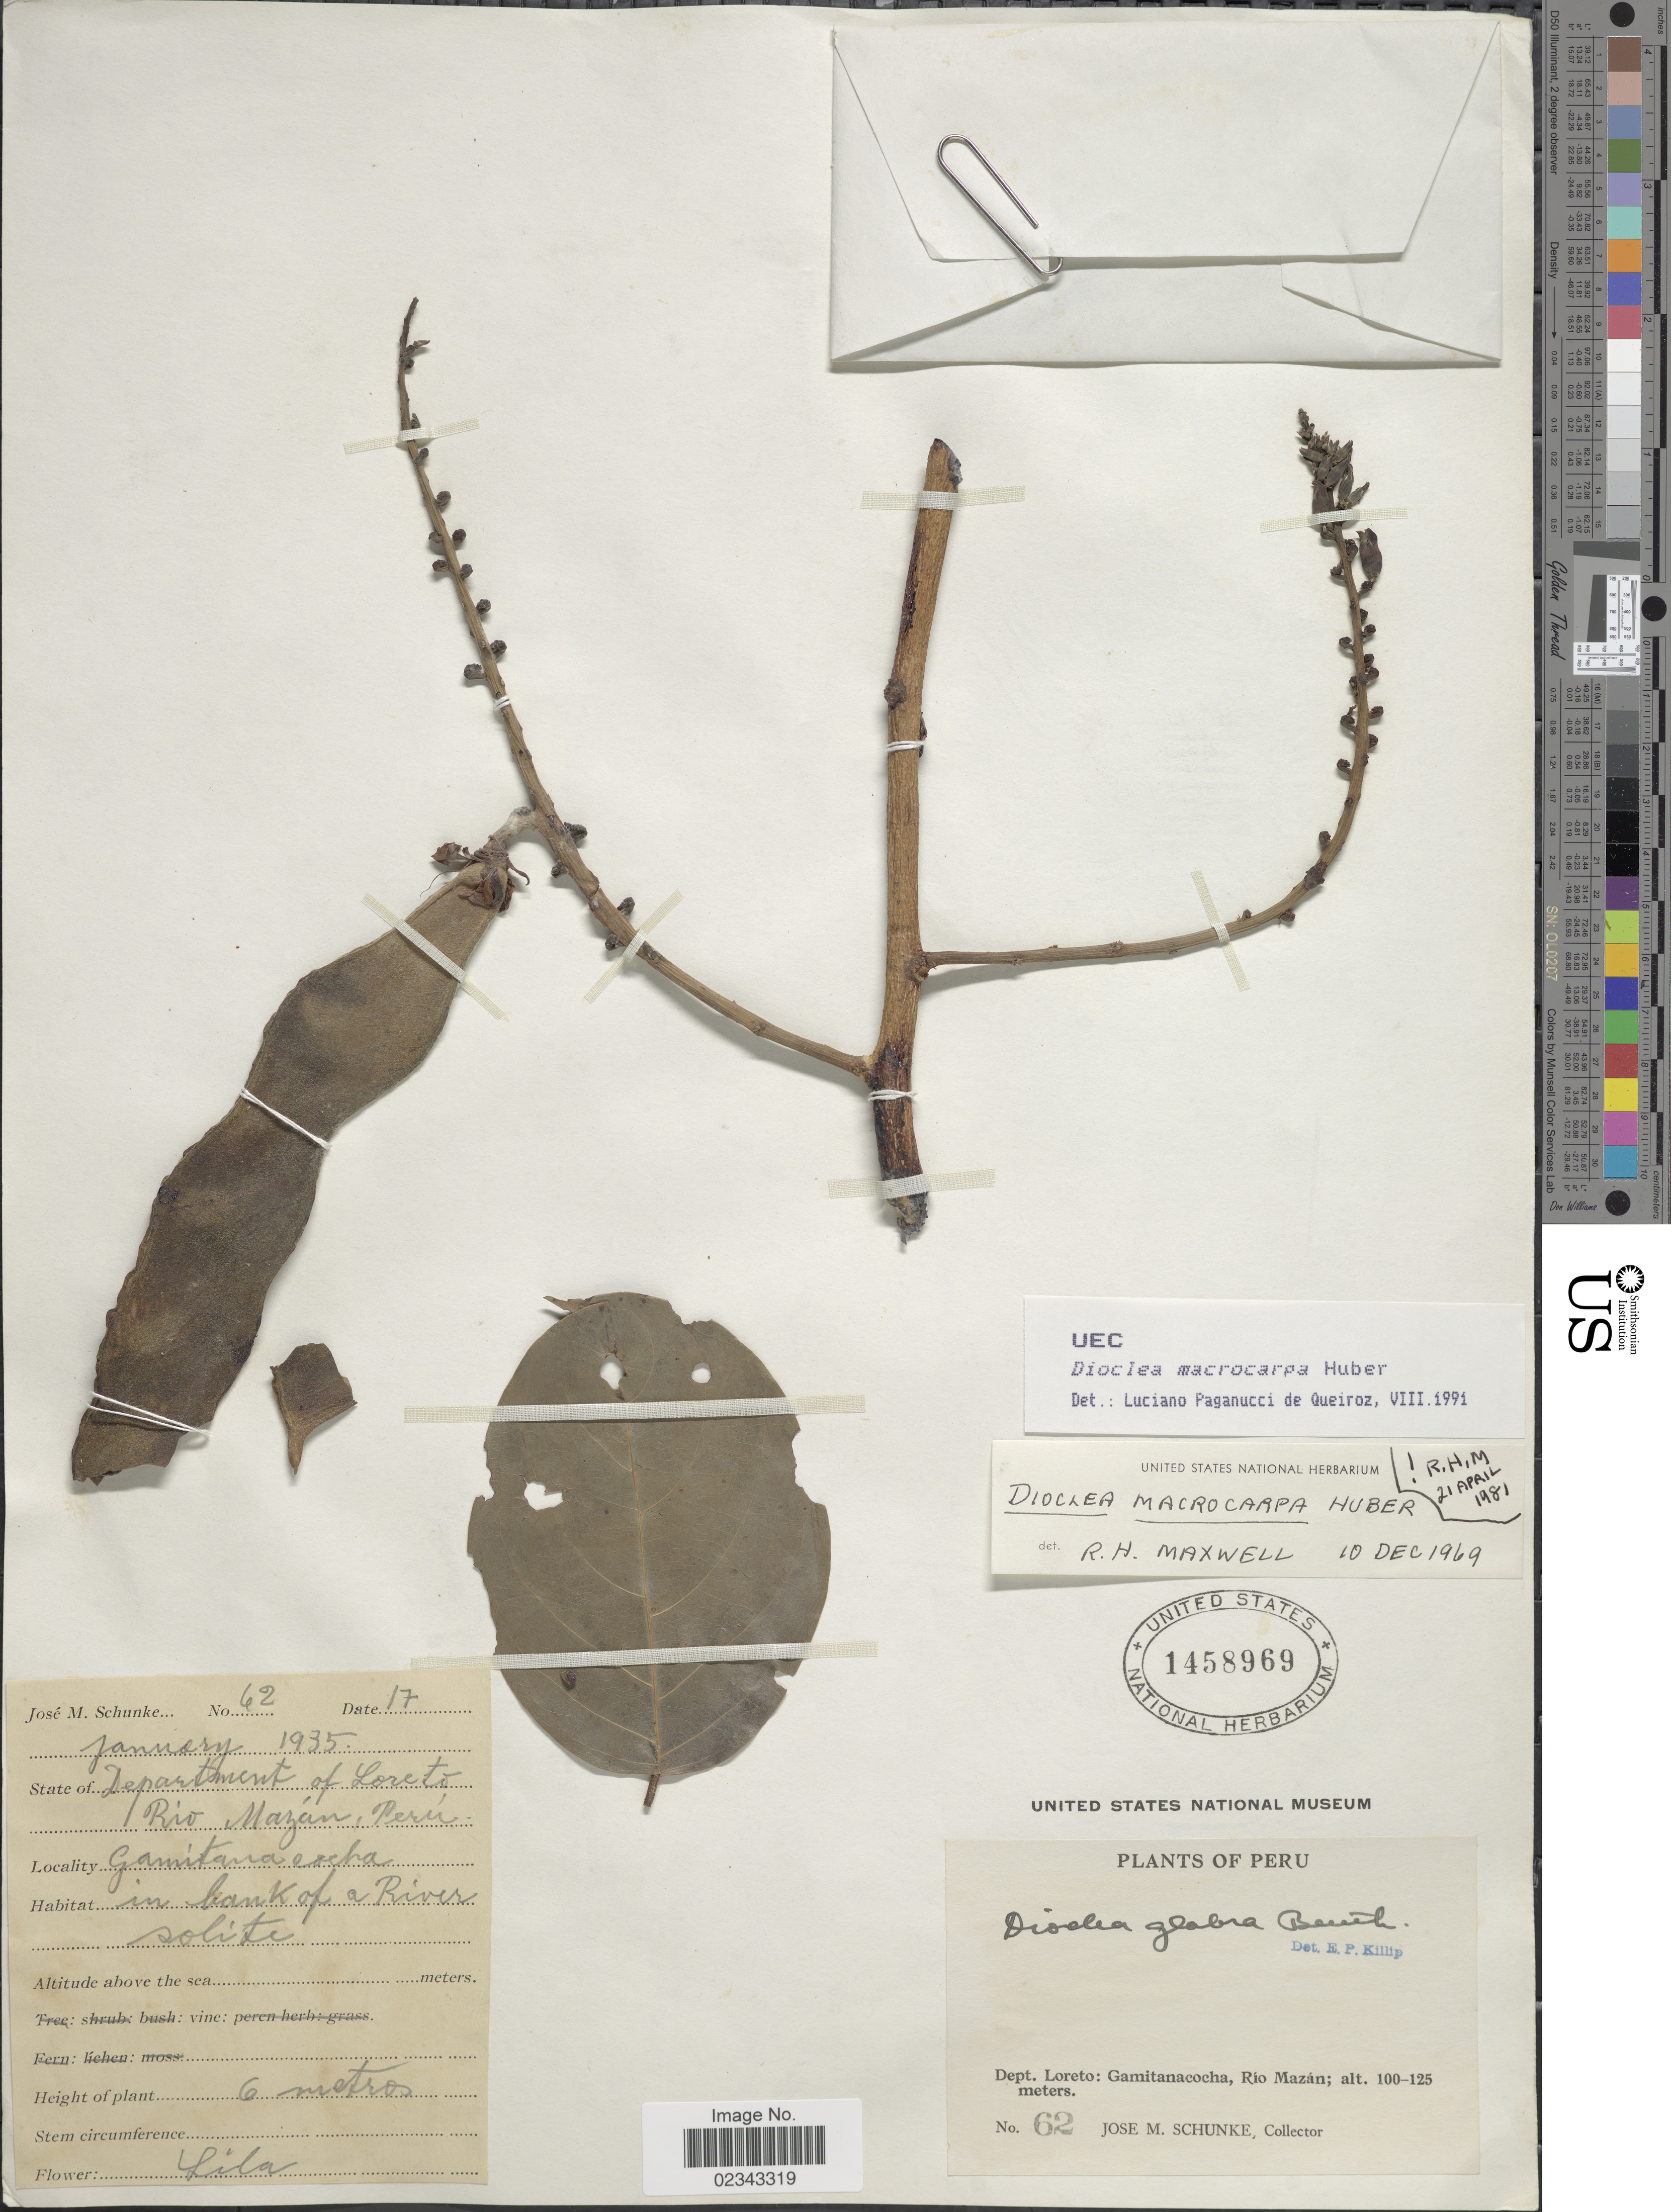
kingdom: Plantae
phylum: Tracheophyta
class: Magnoliopsida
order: Fabales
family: Fabaceae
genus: Macropsychanthus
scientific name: Macropsychanthus macrocarpus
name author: (Huber) L.P. Queiroz & Snak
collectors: J. M. Schunke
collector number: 62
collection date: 1935-01-17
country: Peru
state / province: Loreto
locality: Departamento of Loreto: Gamitanacocha, Río Mazán, in bank of a River solite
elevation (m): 100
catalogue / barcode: US 1458969